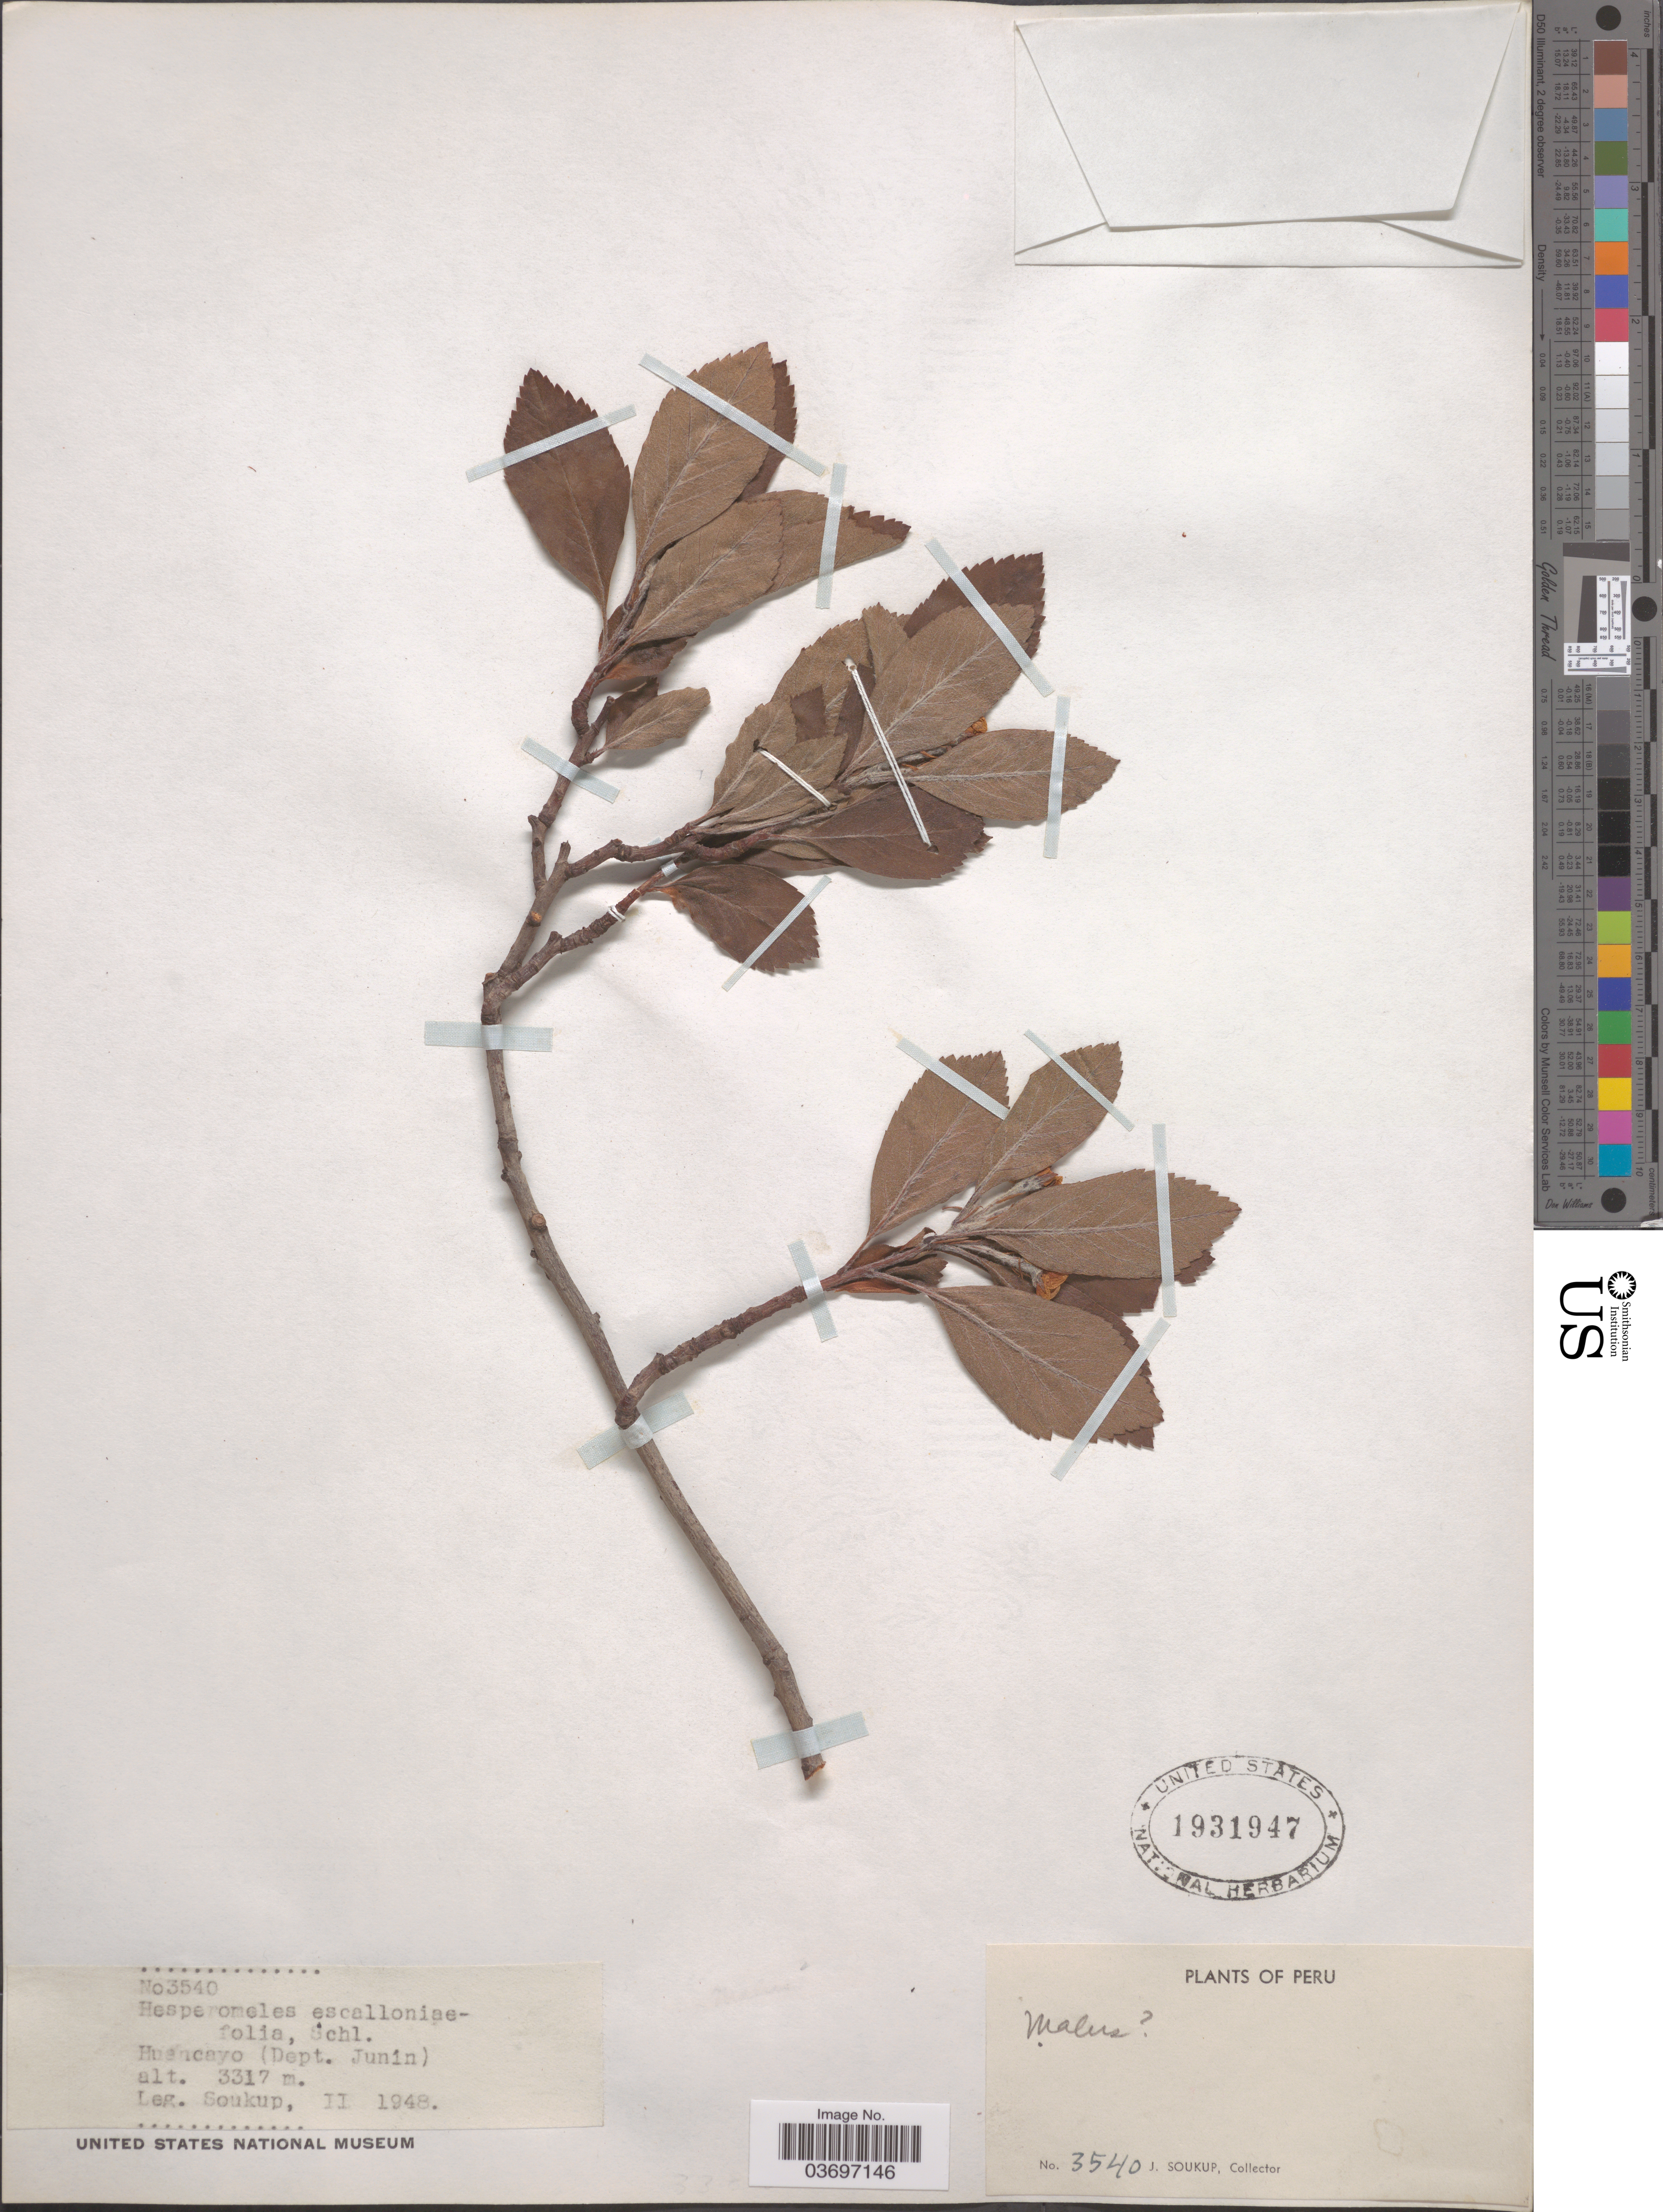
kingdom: Plantae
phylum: Tracheophyta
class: Magnoliopsida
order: Rosales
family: Rosaceae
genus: Malus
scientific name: Malus sp.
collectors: J. Soukup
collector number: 3540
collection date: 1948-02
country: Peru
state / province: Junín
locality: Huancayo (Dept. Junín).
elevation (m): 3317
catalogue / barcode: US 1931947